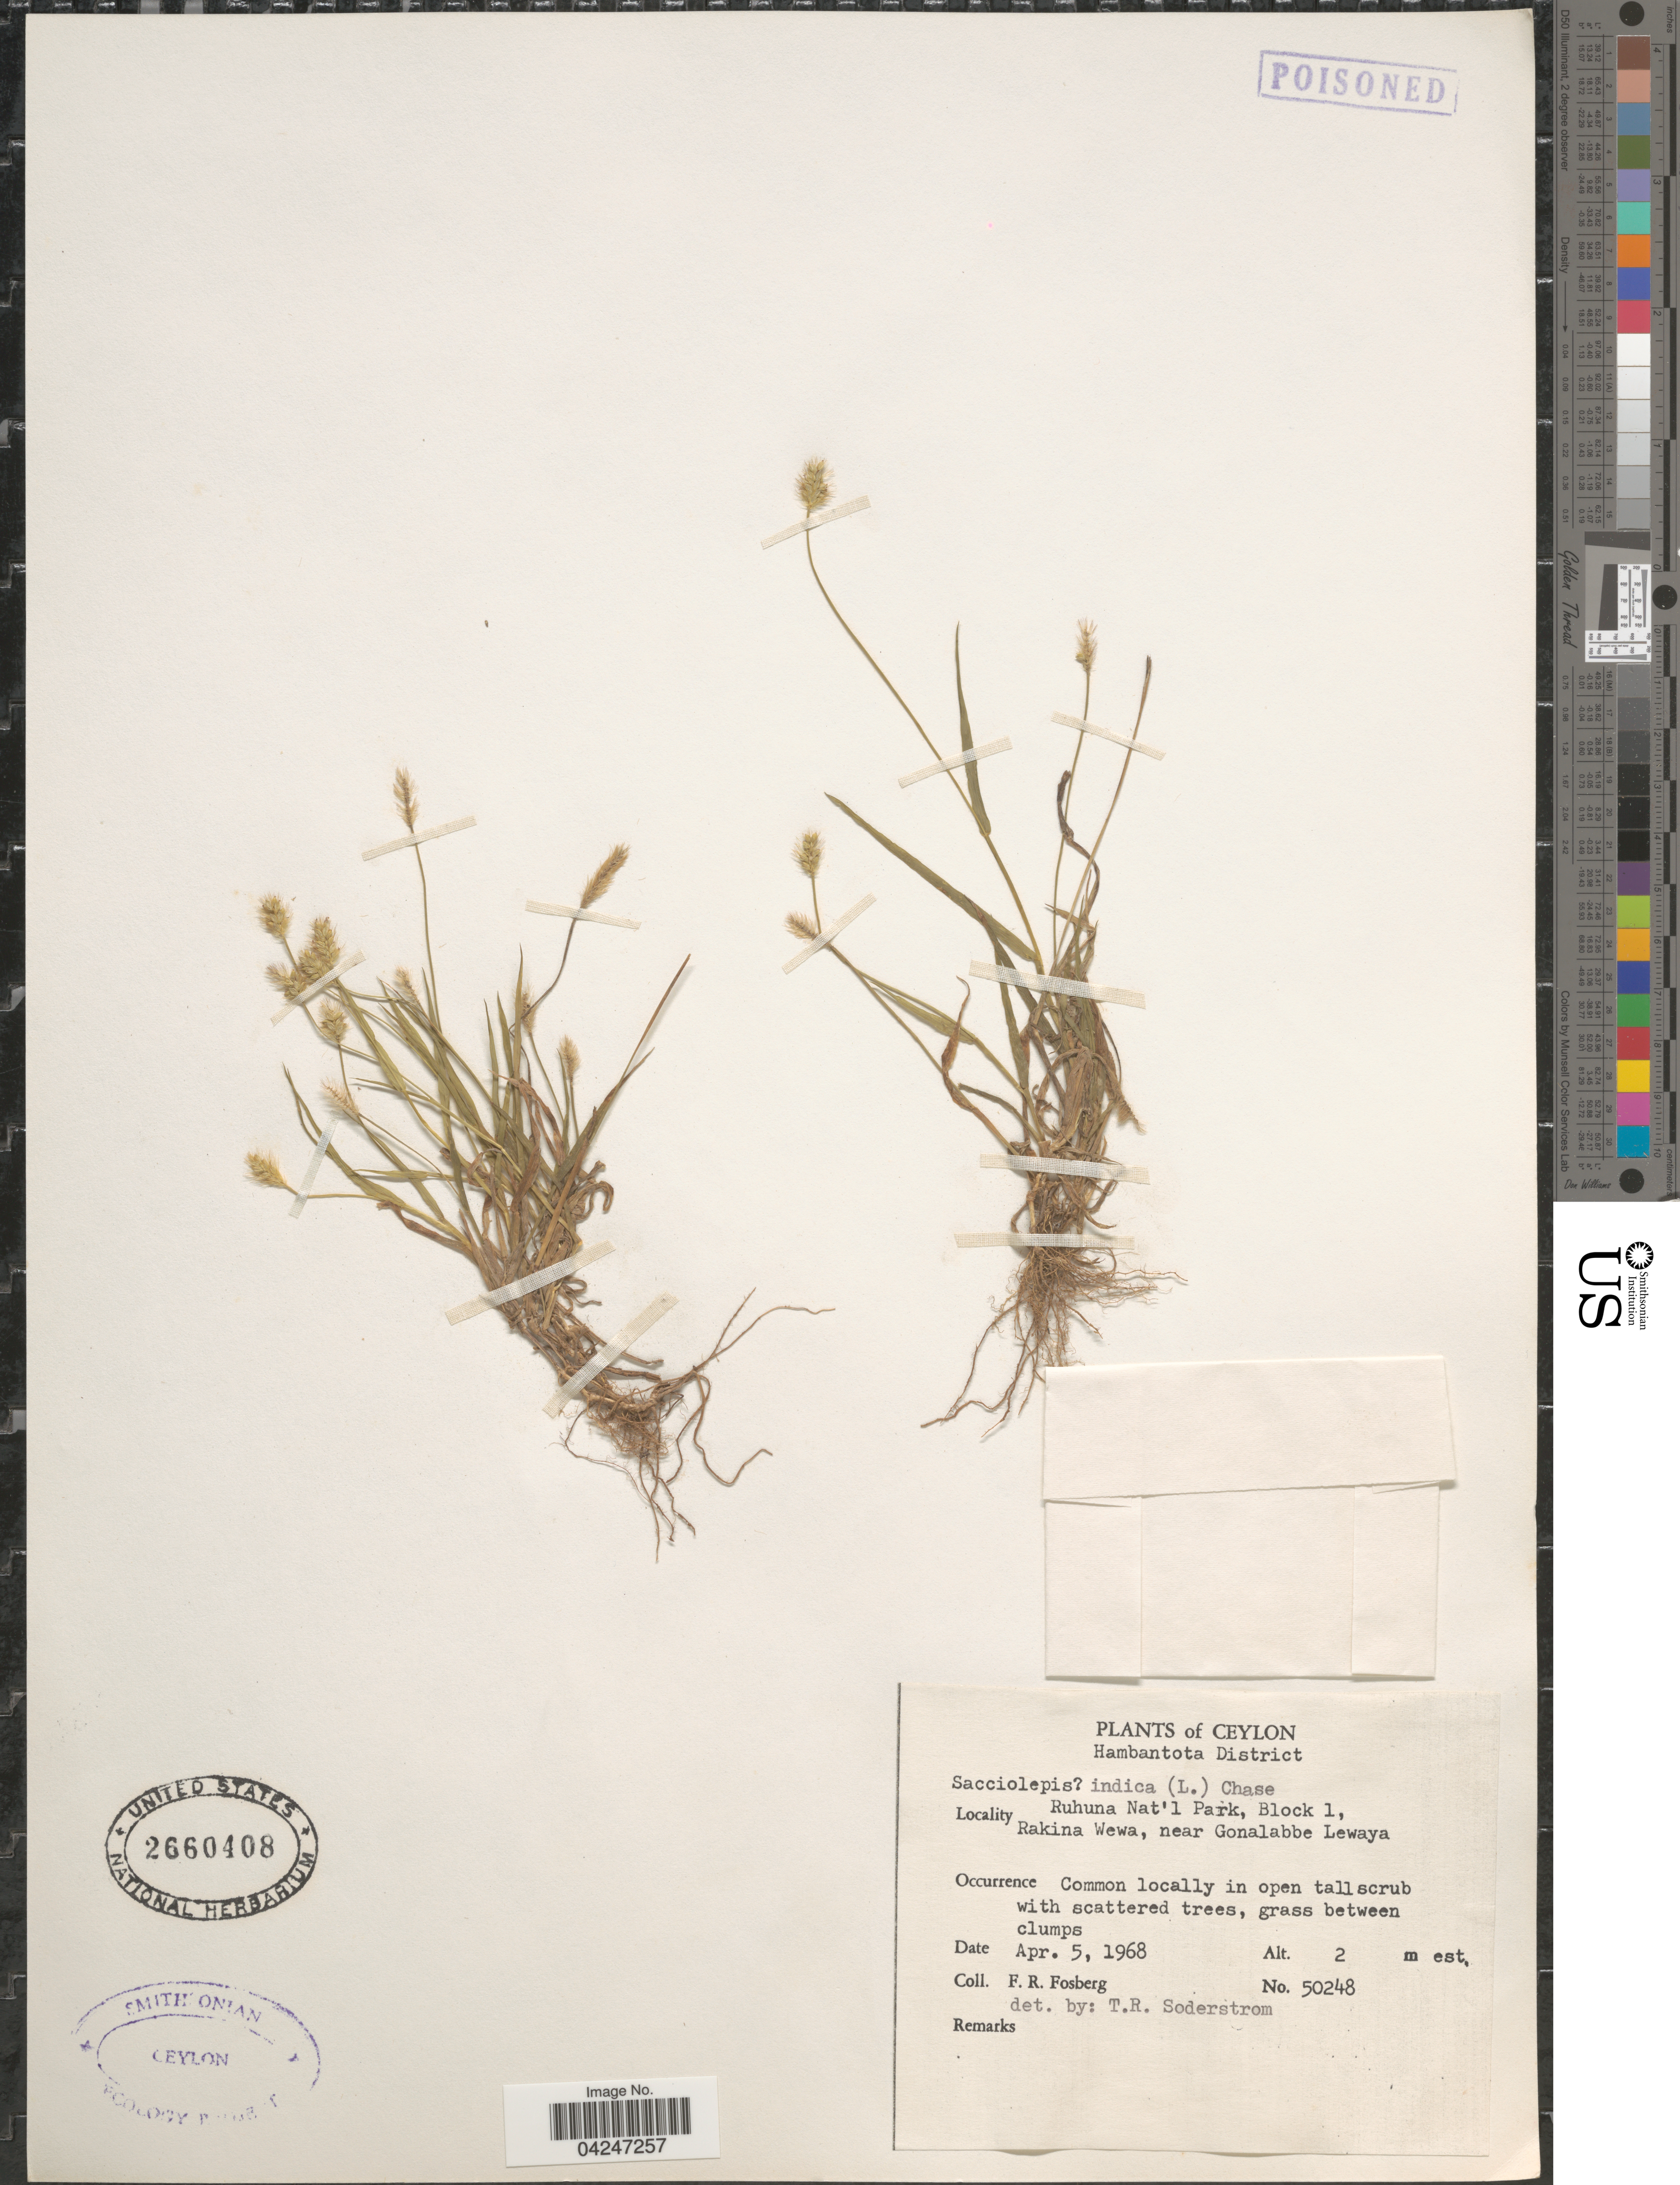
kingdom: Plantae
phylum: Tracheophyta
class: Liliopsida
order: Poales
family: Poaceae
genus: Sacciolepis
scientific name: Sacciolepis indica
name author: (L.) Chase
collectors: F. R. Fosberg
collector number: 50248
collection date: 1968-04-05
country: Sri Lanka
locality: Ceylon. Hambantota District. Ruhuna Nat'l Park, Block 1, Rakin Wewa, near Gonalabbe Lewaya.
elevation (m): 2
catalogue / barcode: US 2660408